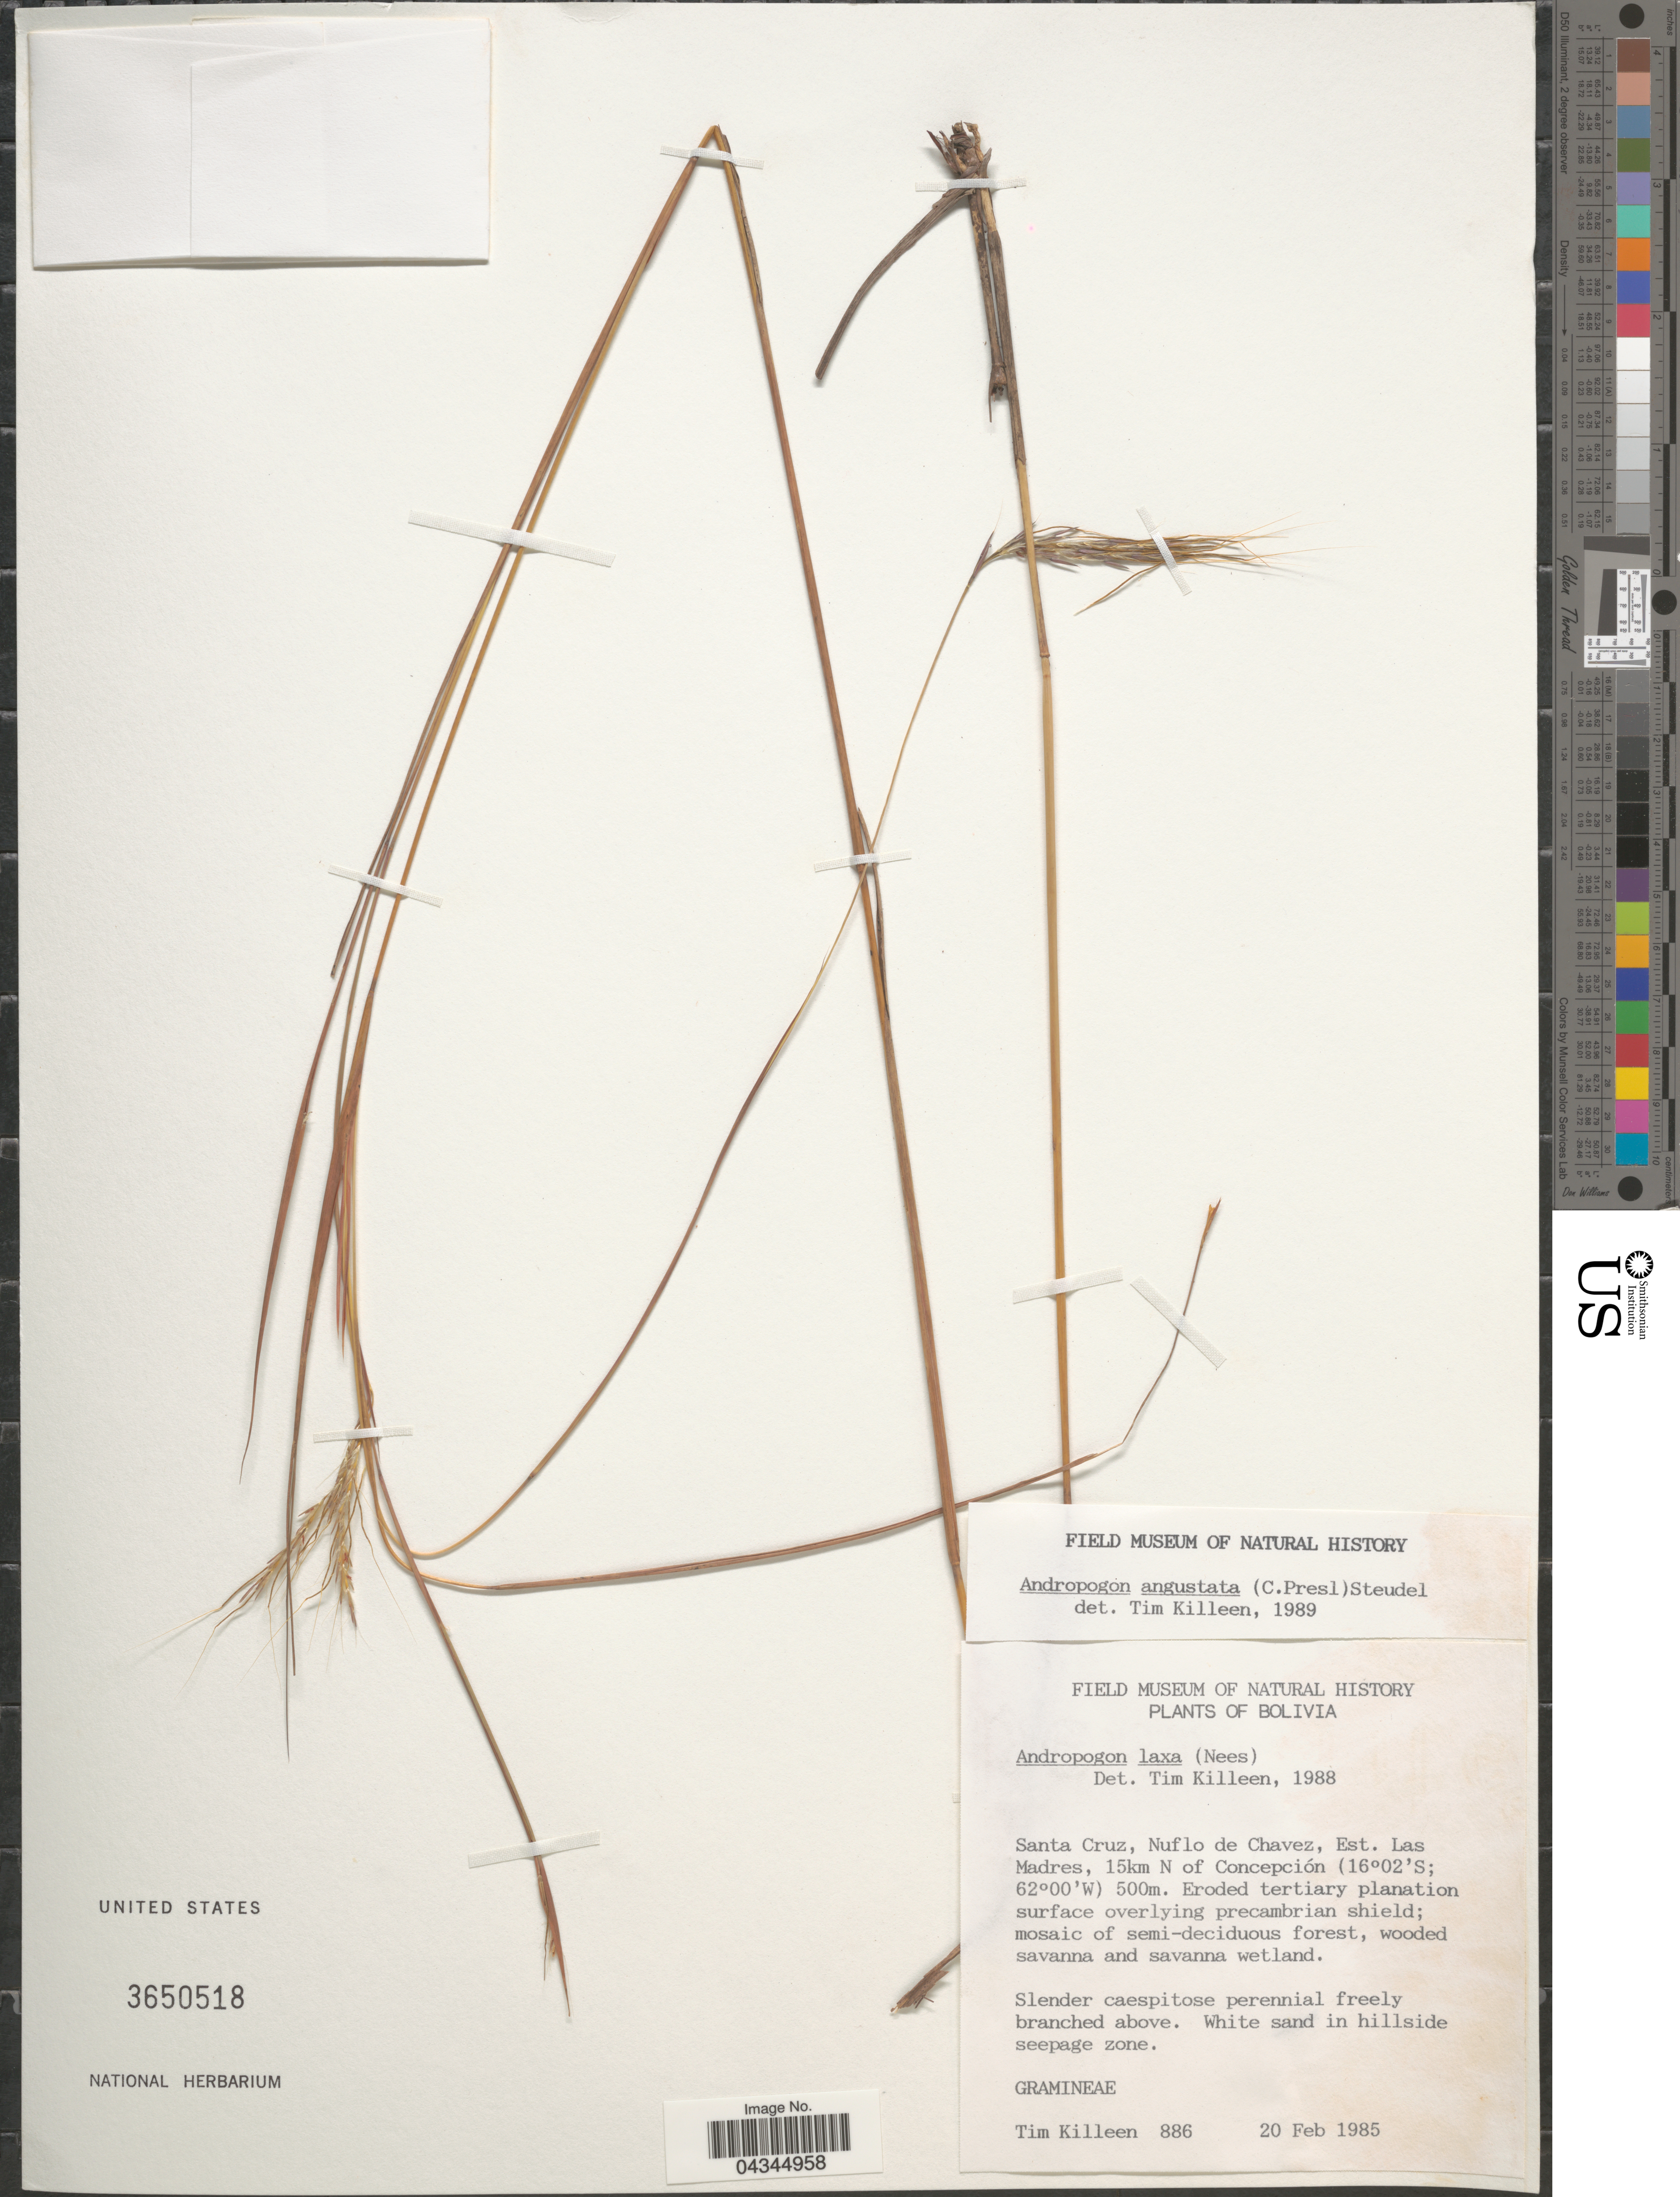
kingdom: Plantae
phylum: Tracheophyta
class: Liliopsida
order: Poales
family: Poaceae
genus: Andropogon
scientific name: Andropogon angustatus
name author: (J. Presl) Steud.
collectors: T. J. Killeen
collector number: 886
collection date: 1985-02-20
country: Bolivia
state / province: Santa Cruz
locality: Nuflo de Chavez, Est. Las Madres, 15km N of Concepción.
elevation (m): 500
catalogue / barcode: US 3650518